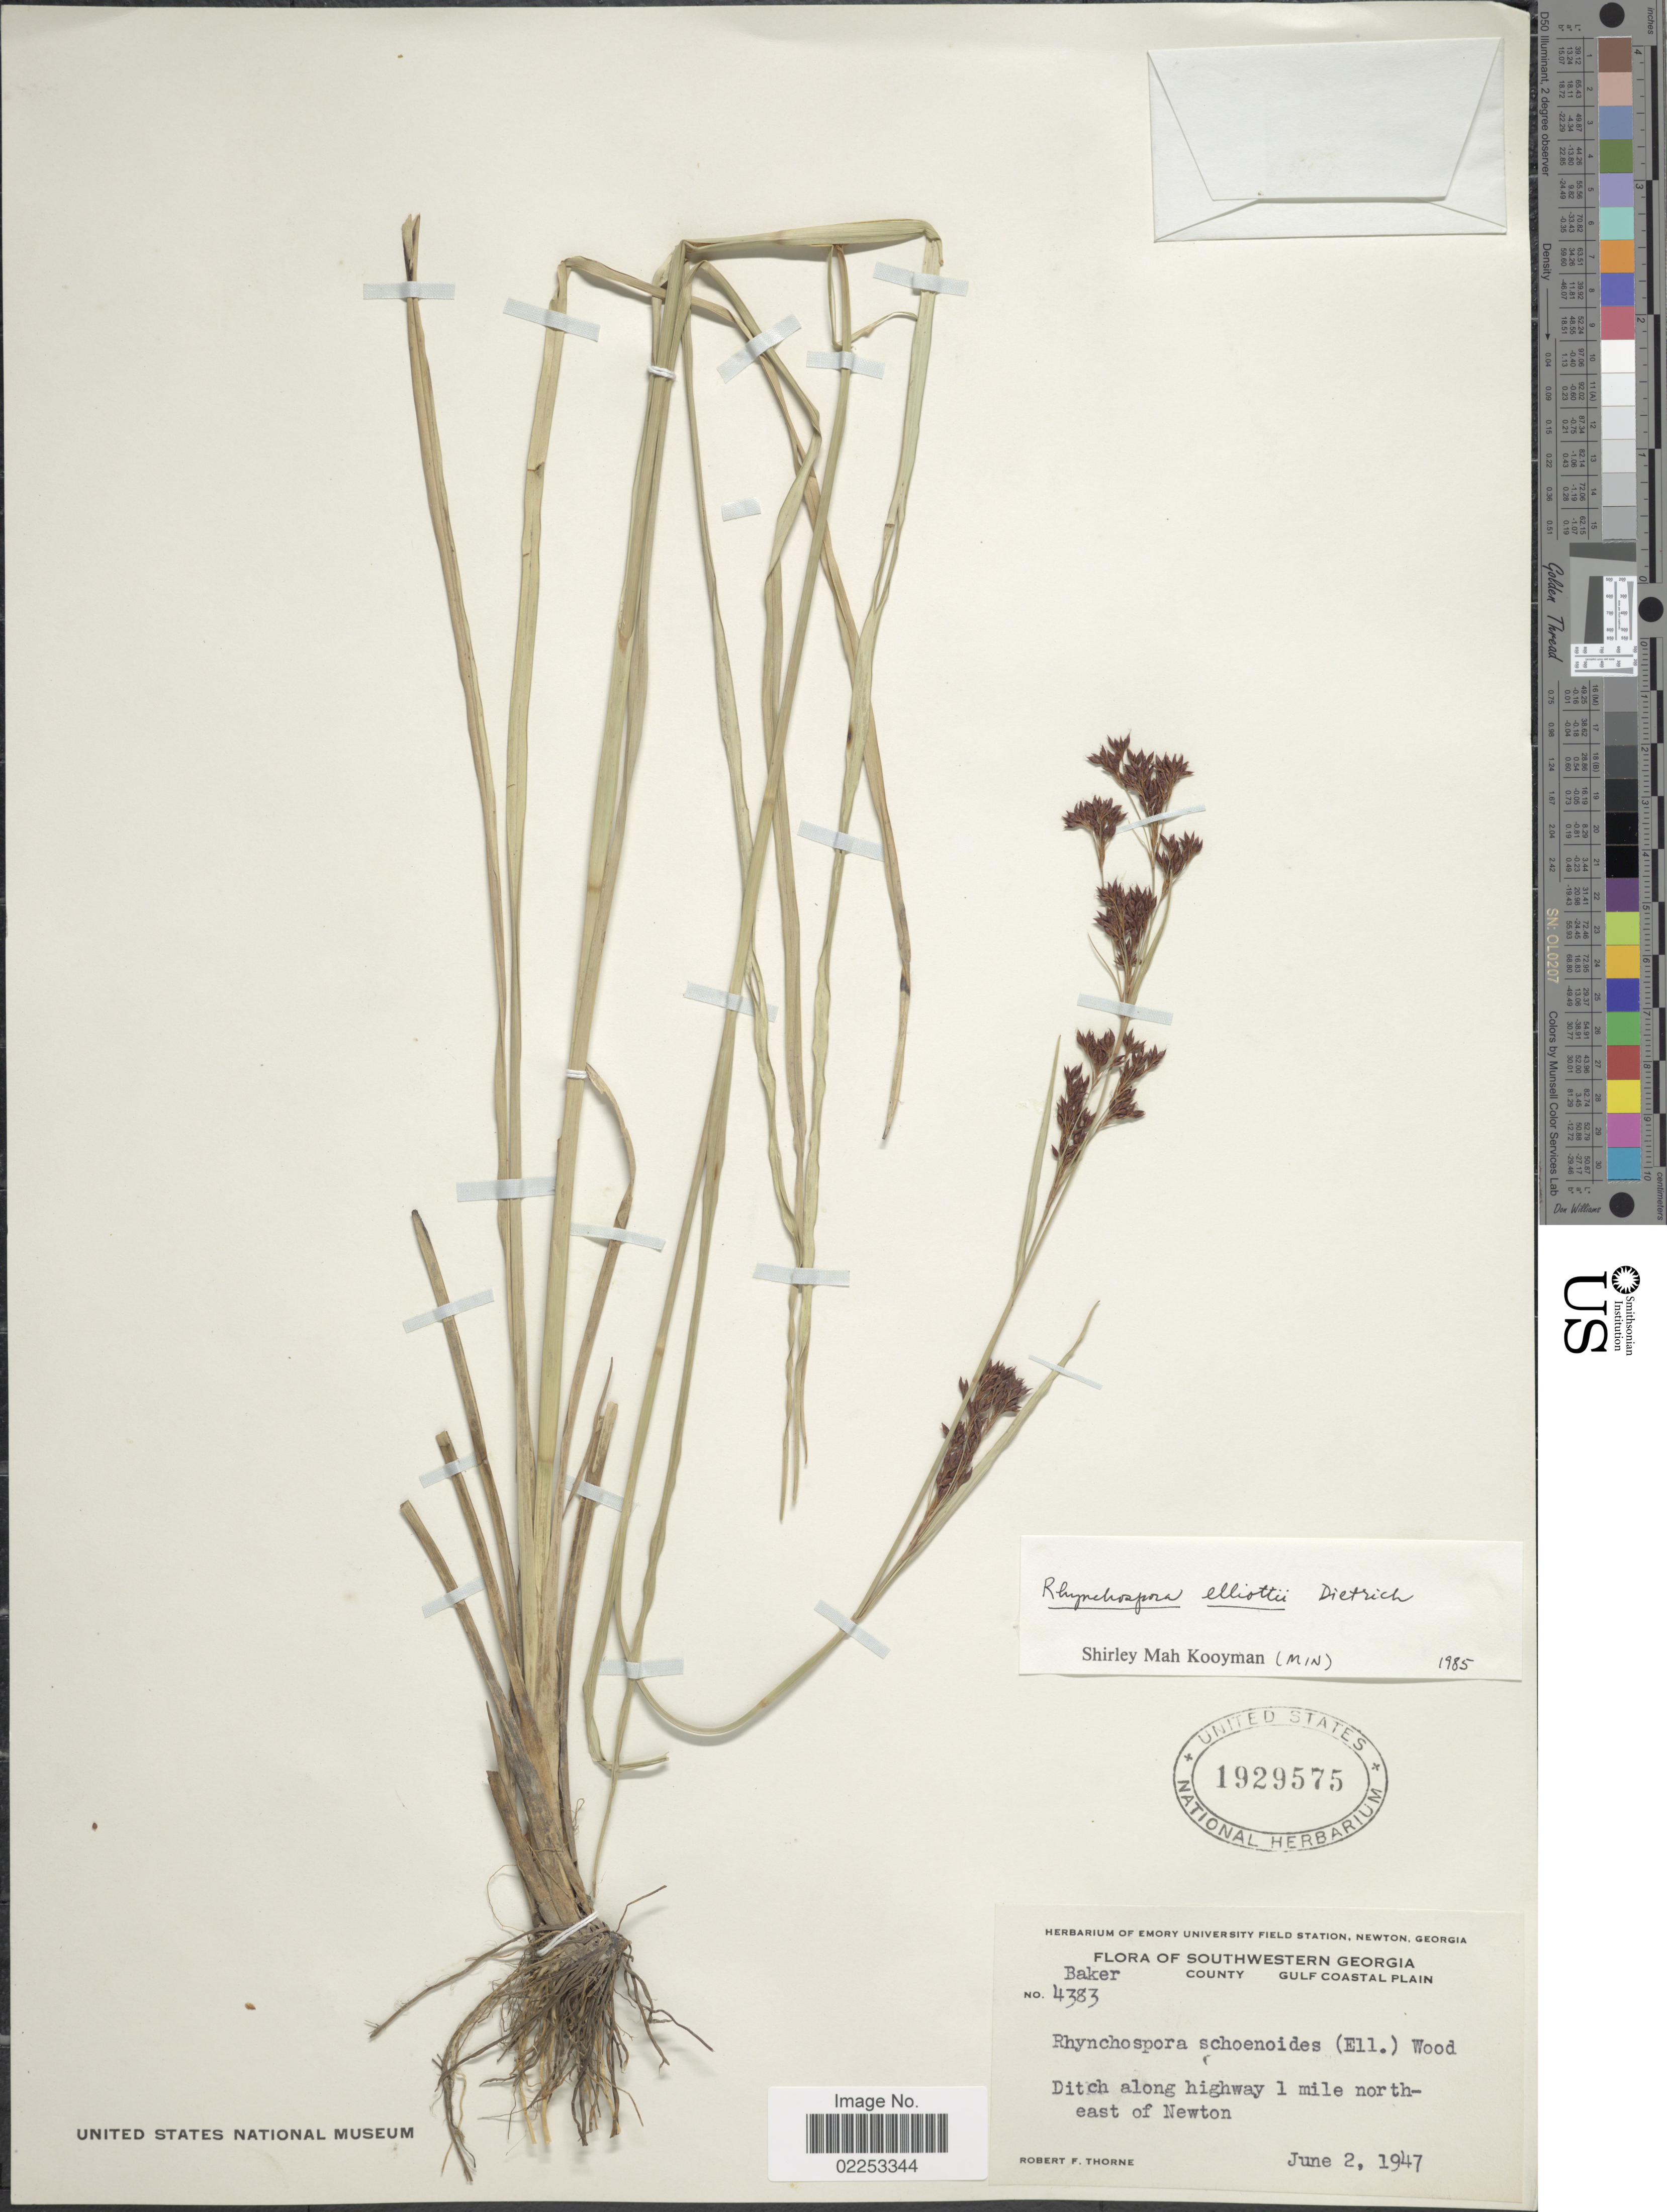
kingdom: Plantae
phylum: Tracheophyta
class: Liliopsida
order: Poales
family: Cyperaceae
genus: Rhynchospora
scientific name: Rhynchospora elliottii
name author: A. Dietr.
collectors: R. F. Thorne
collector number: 4383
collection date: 1947-06-02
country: United States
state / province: Georgia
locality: Southwestern Georgia, Baker County, Gulf Coastal Plain, Ditch along highway 1 mile northeast of Newton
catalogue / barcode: US 1929575